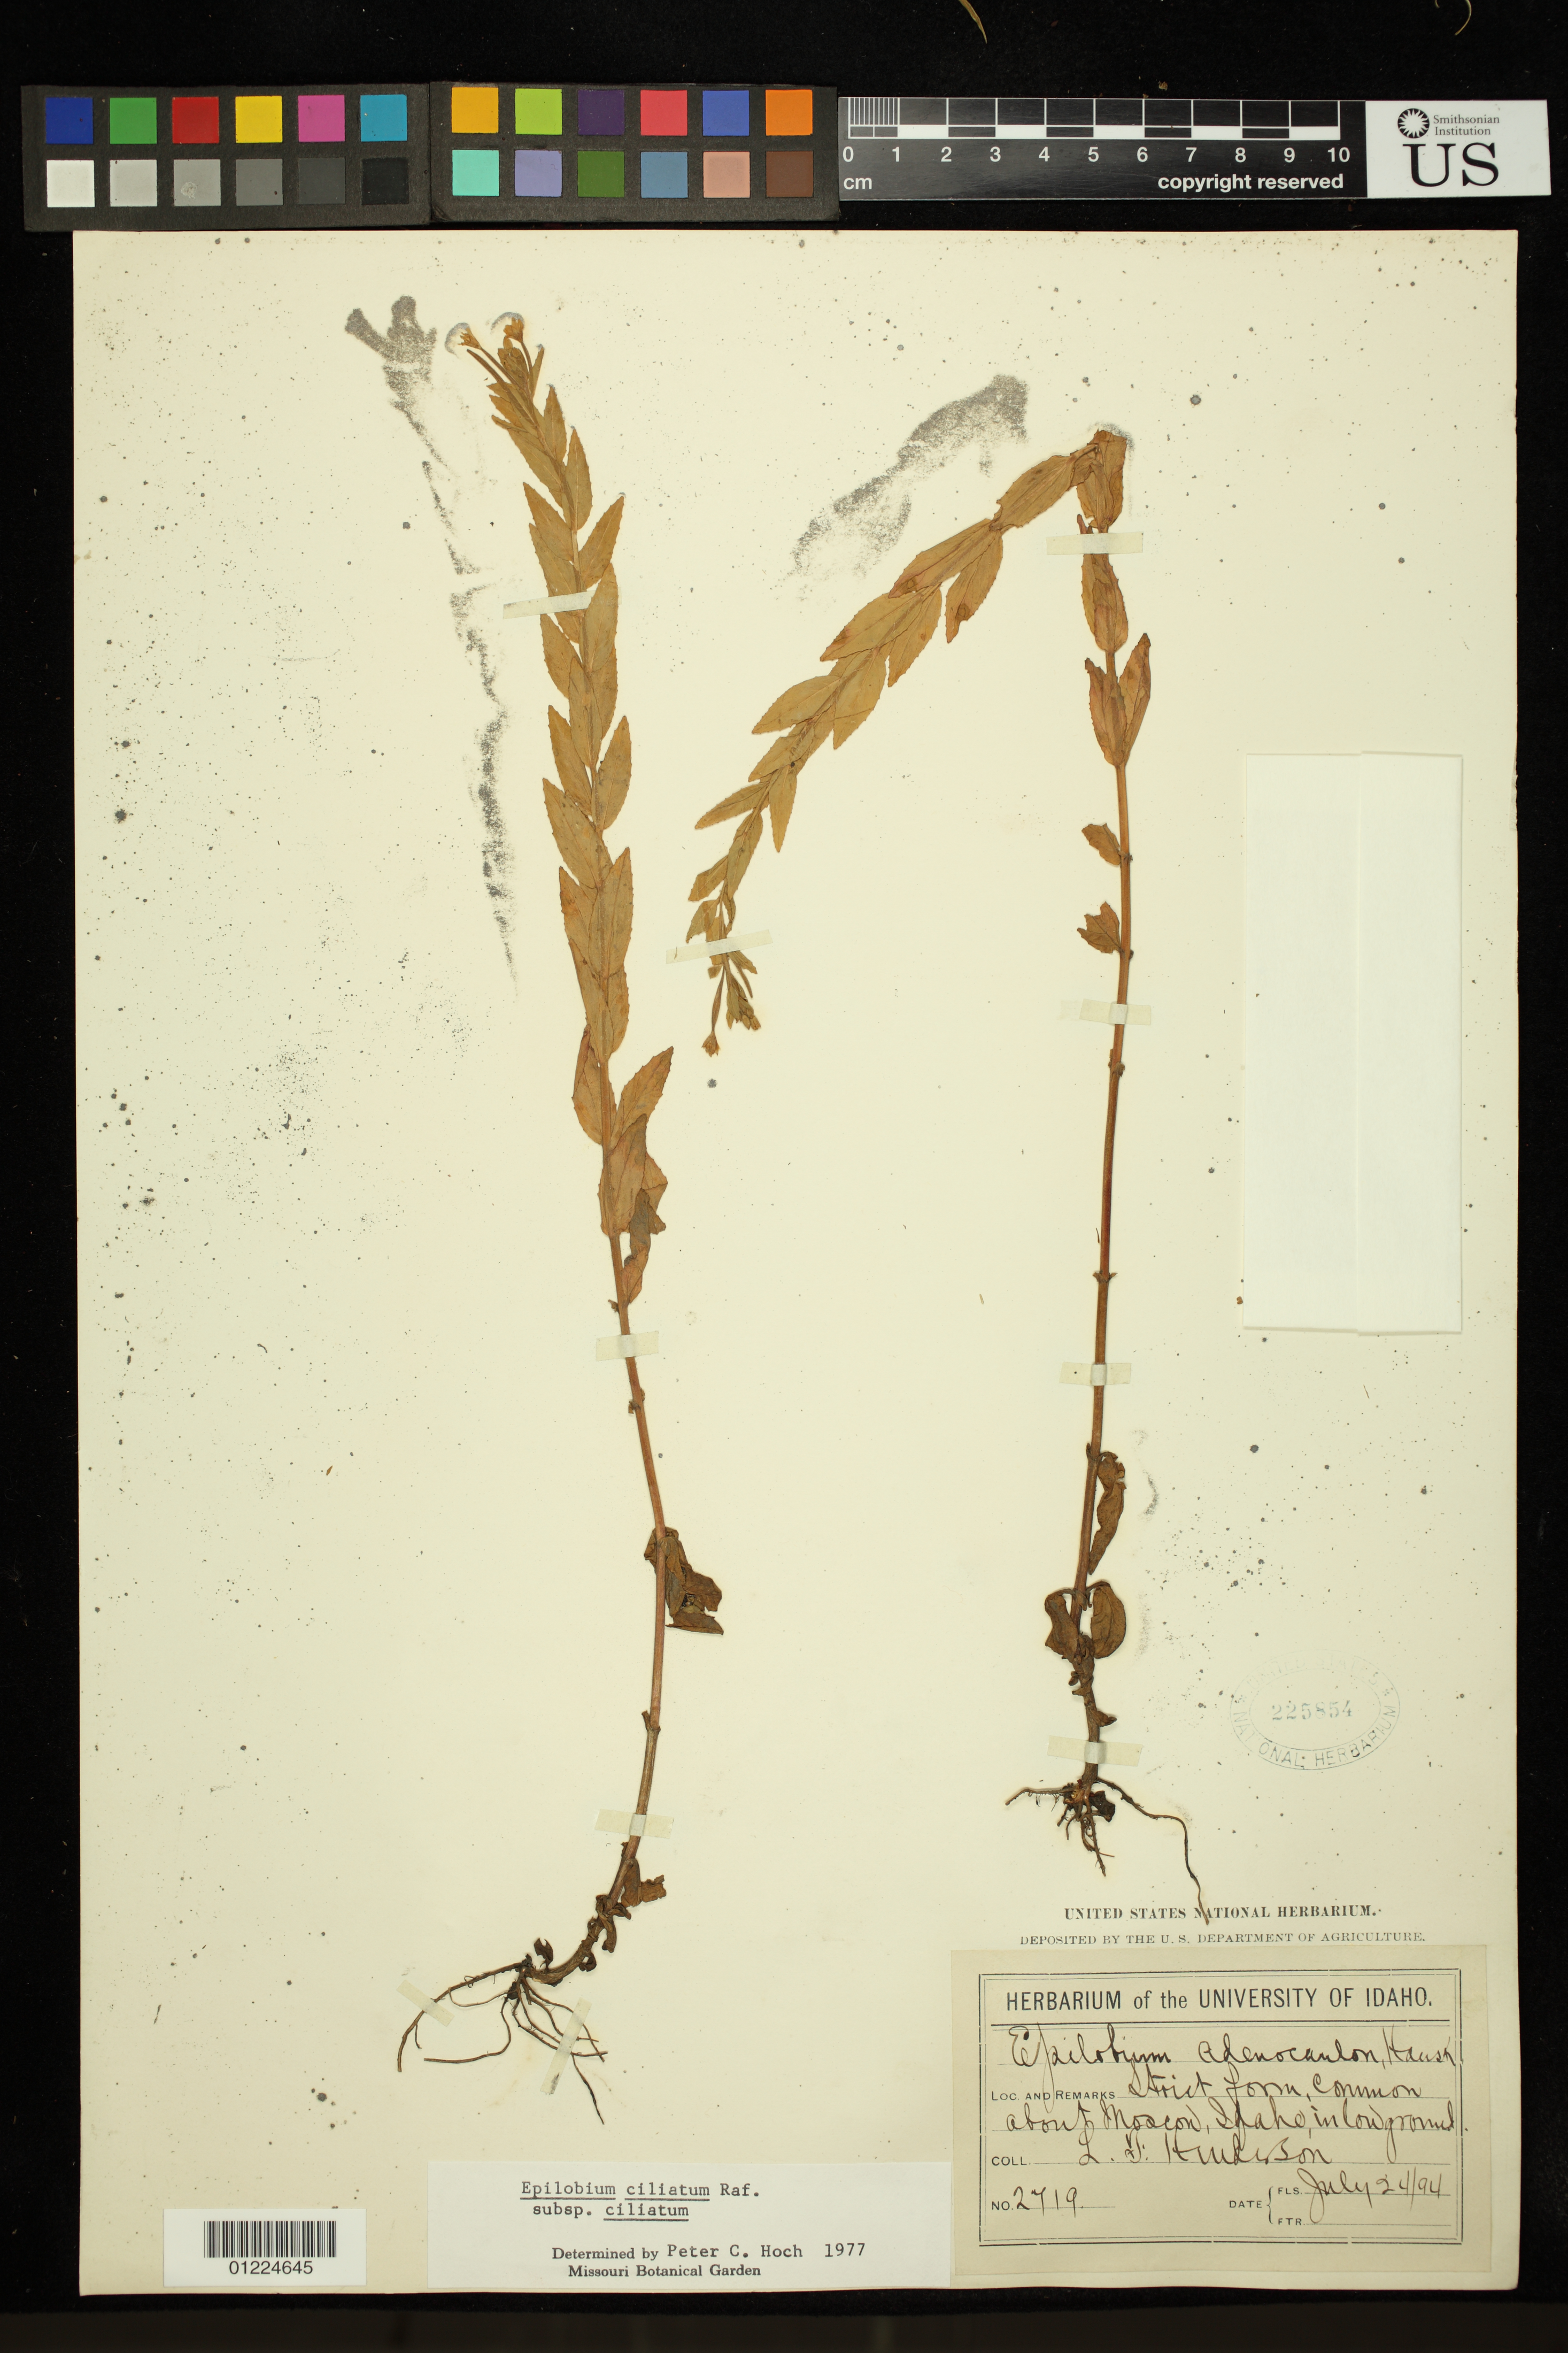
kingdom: Plantae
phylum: Tracheophyta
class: Magnoliopsida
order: Myrtales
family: Onagraceae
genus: Epilobium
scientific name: Epilobium ciliatum subsp. ciliatum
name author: Raf.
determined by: Hoch, P. C.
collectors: L. F. Henderson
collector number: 2719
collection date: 1894-07-24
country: United States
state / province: Idaho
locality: Moscow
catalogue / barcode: US 225854